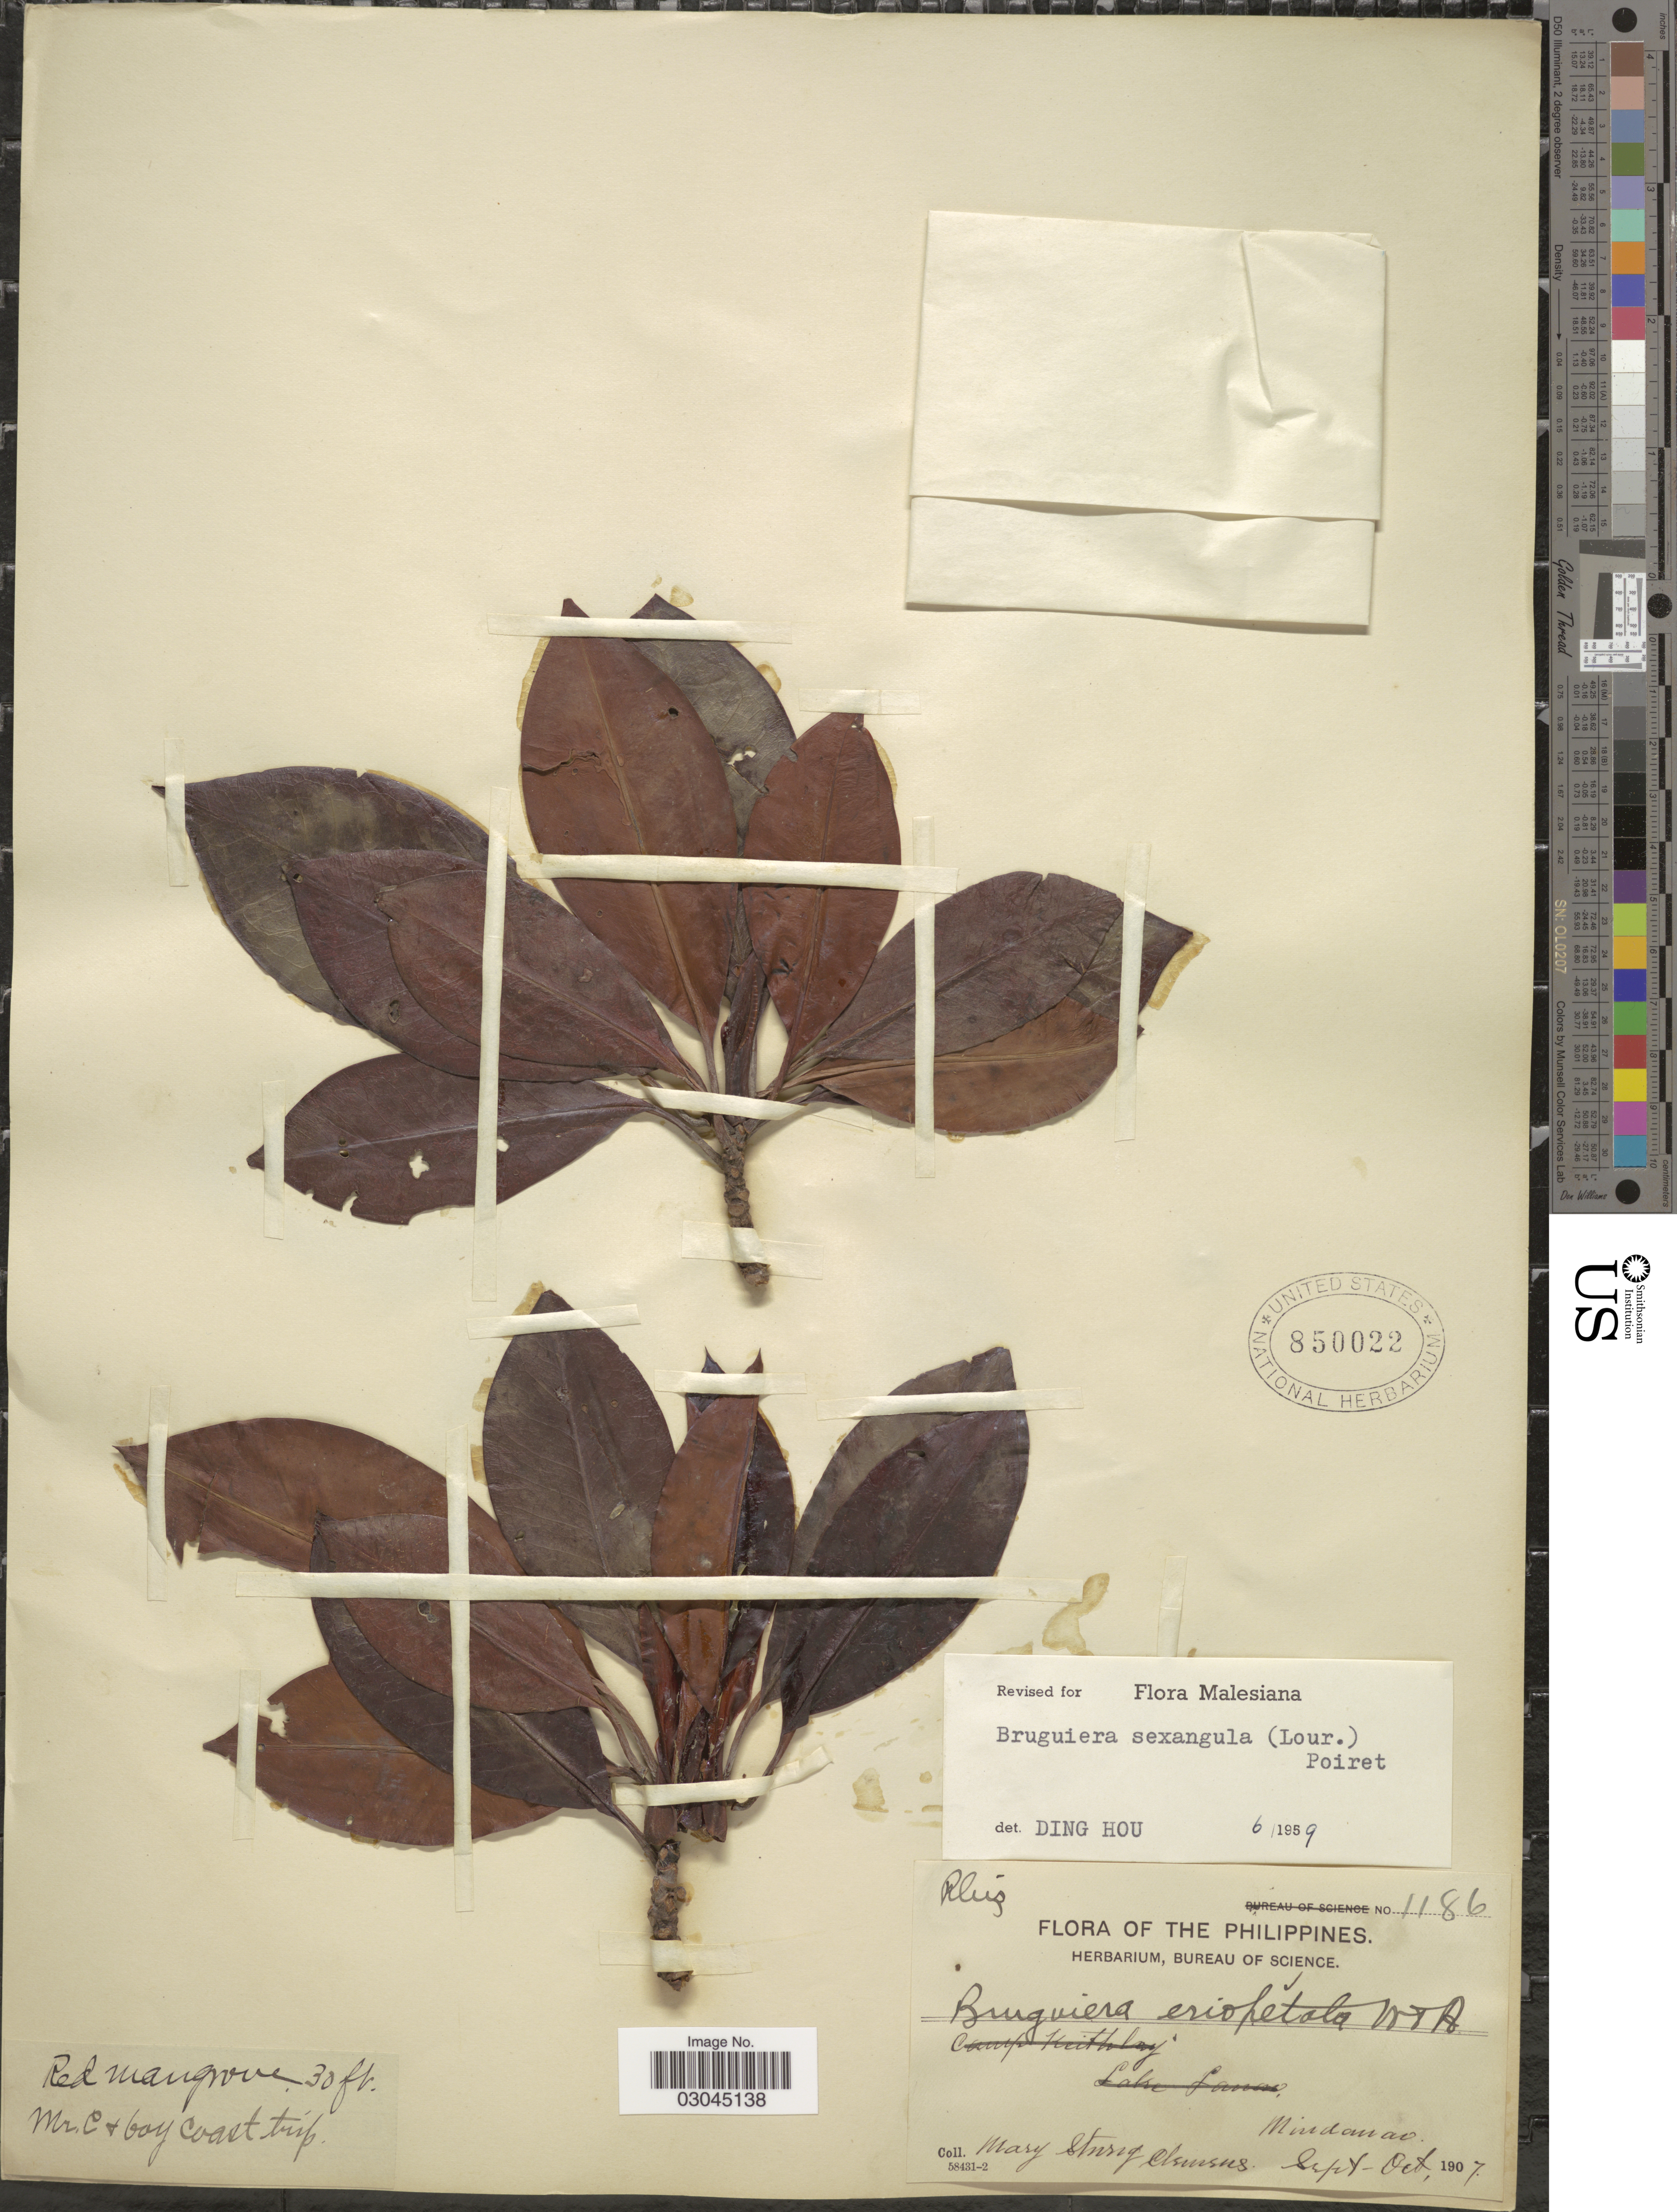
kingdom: Plantae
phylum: Tracheophyta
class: Magnoliopsida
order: Malpighiales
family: Rhizophoraceae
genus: Bruguiera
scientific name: Bruguiera sexangula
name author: (Lour.) Poir.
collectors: M. S. Clemens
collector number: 1186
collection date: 1907-09/1907-10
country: Philippines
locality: Mindanao.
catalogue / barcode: US 850022